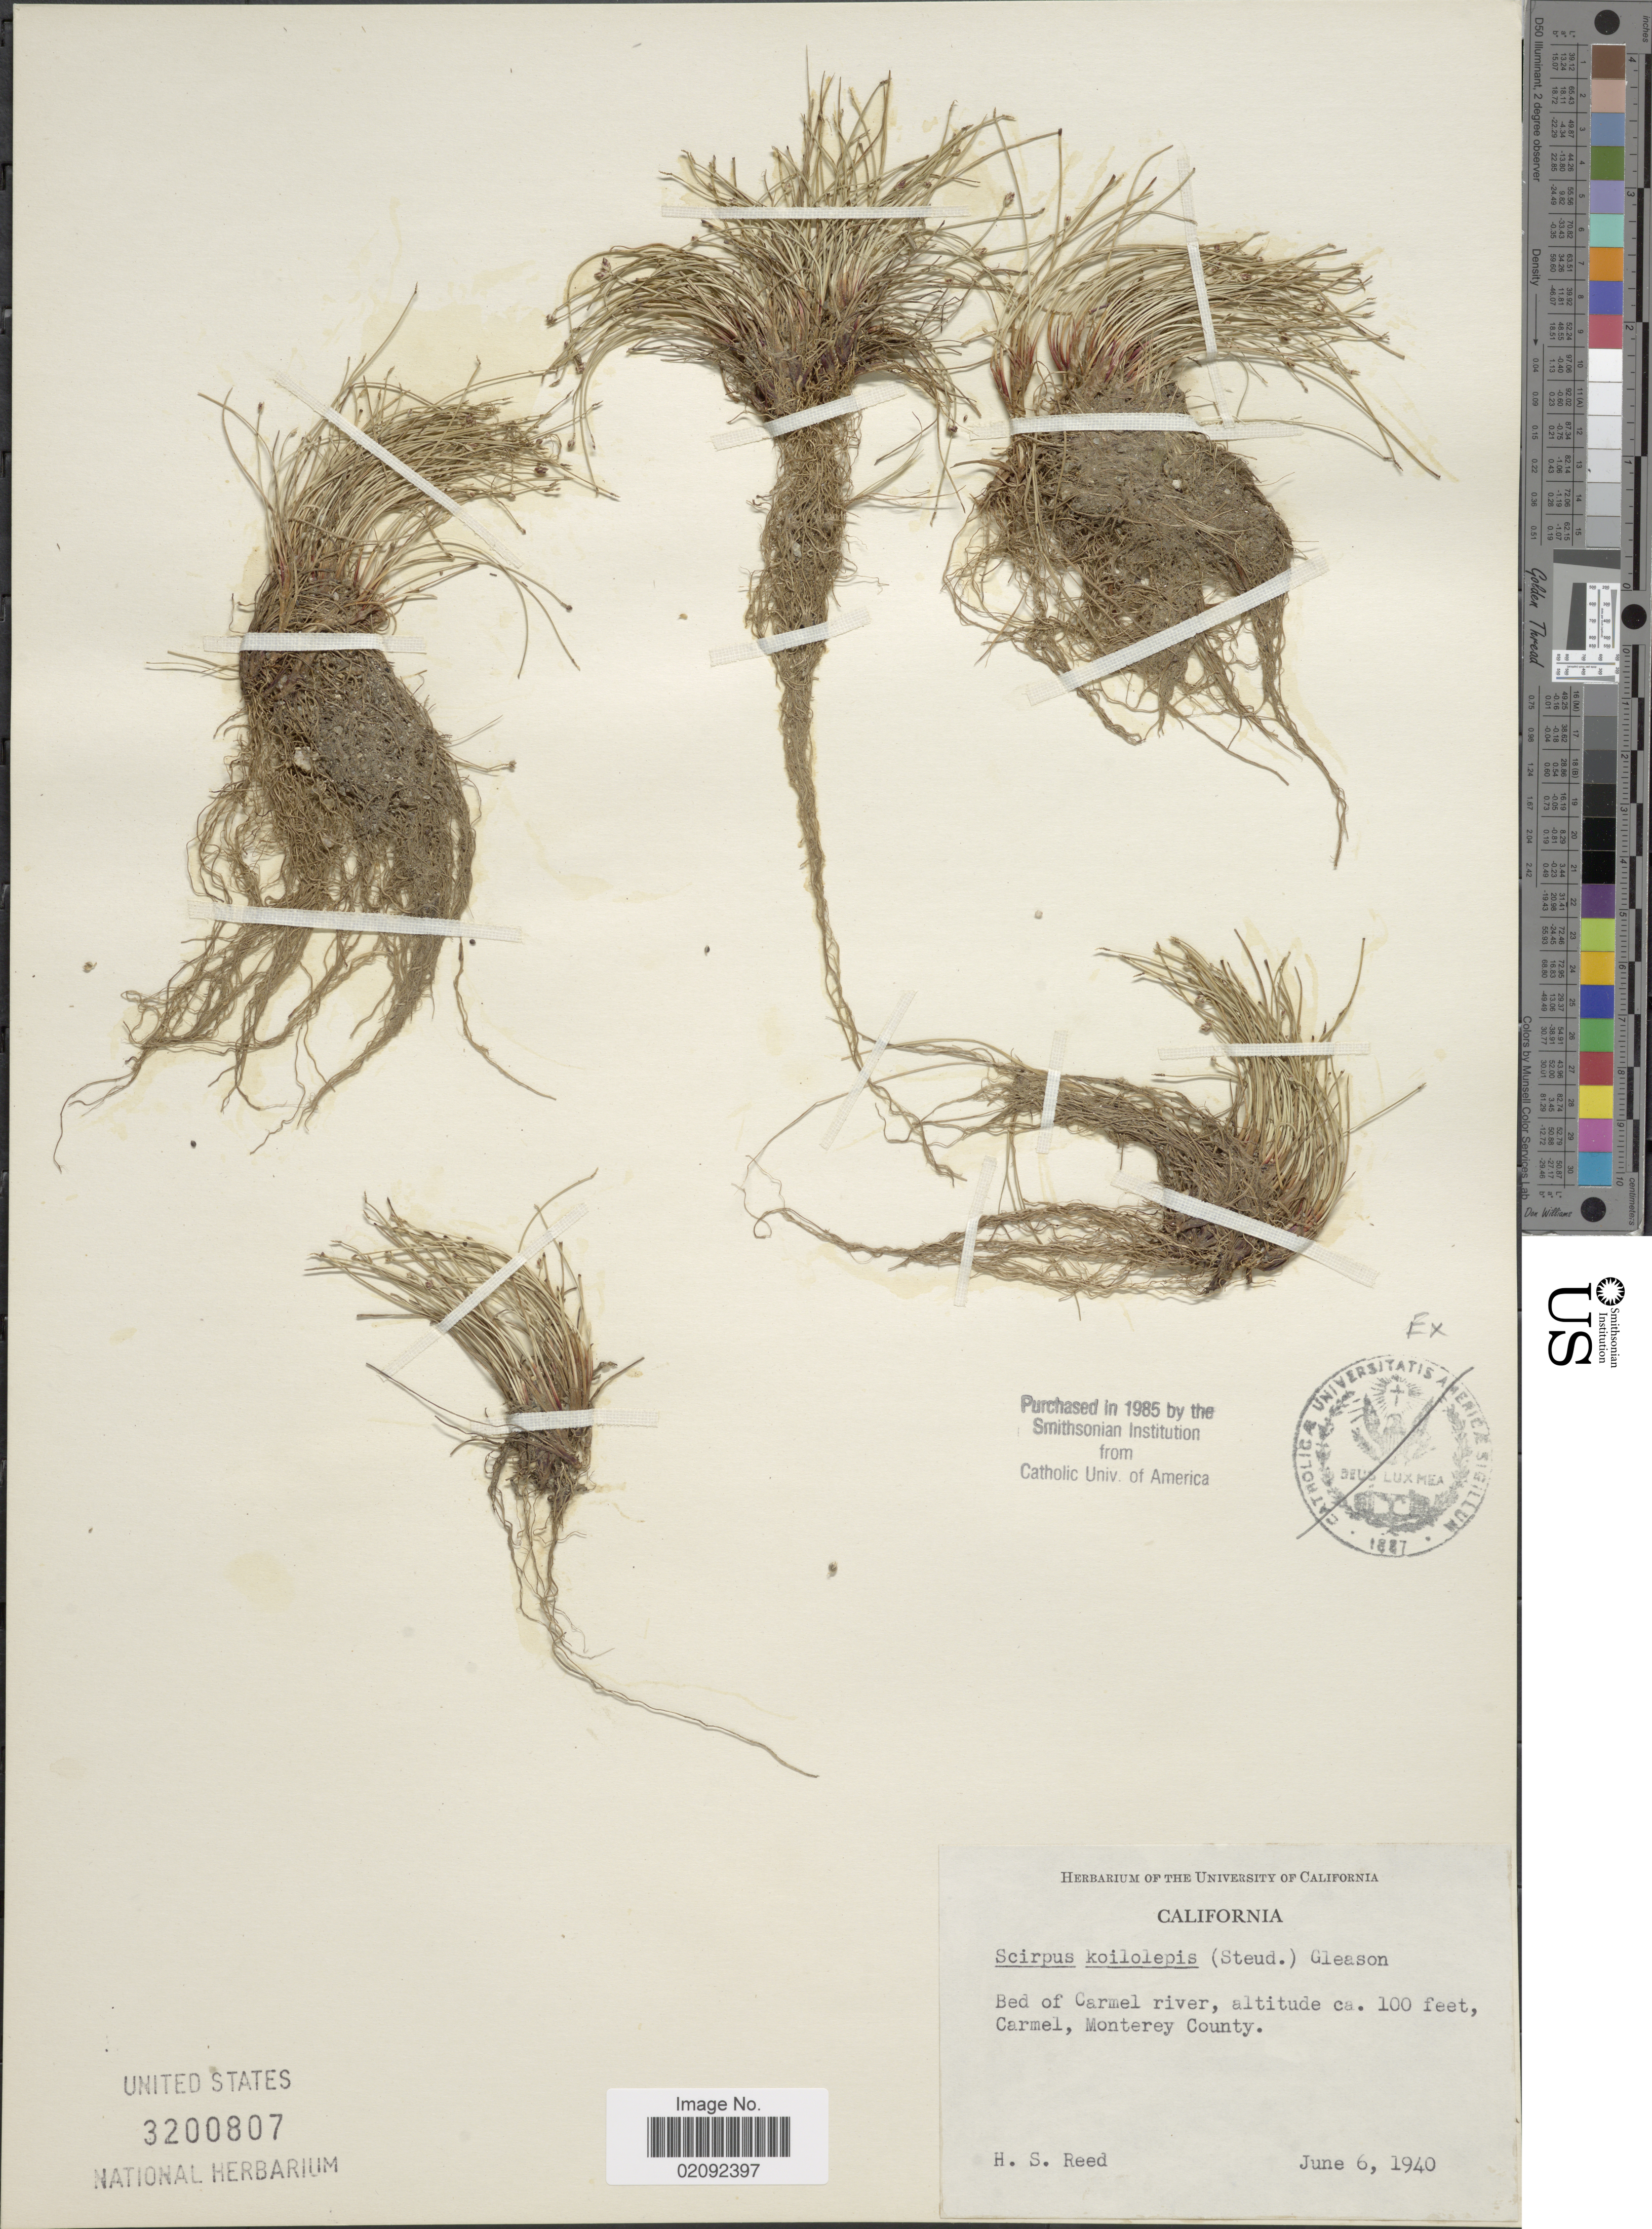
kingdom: Plantae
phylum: Tracheophyta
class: Liliopsida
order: Poales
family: Cyperaceae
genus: Isolepis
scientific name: Isolepis cernua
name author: (Vahl) Roem. & Schult.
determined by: Strong, M. T., (US), Smithsonian Institution - National Museum of Natural History (UNITED STATES)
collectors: H. Reed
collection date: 1940-06-06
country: United States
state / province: California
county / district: Monterey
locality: Bed of Carmel river, Carmel, Monterey County.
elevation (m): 30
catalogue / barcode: US 3200807